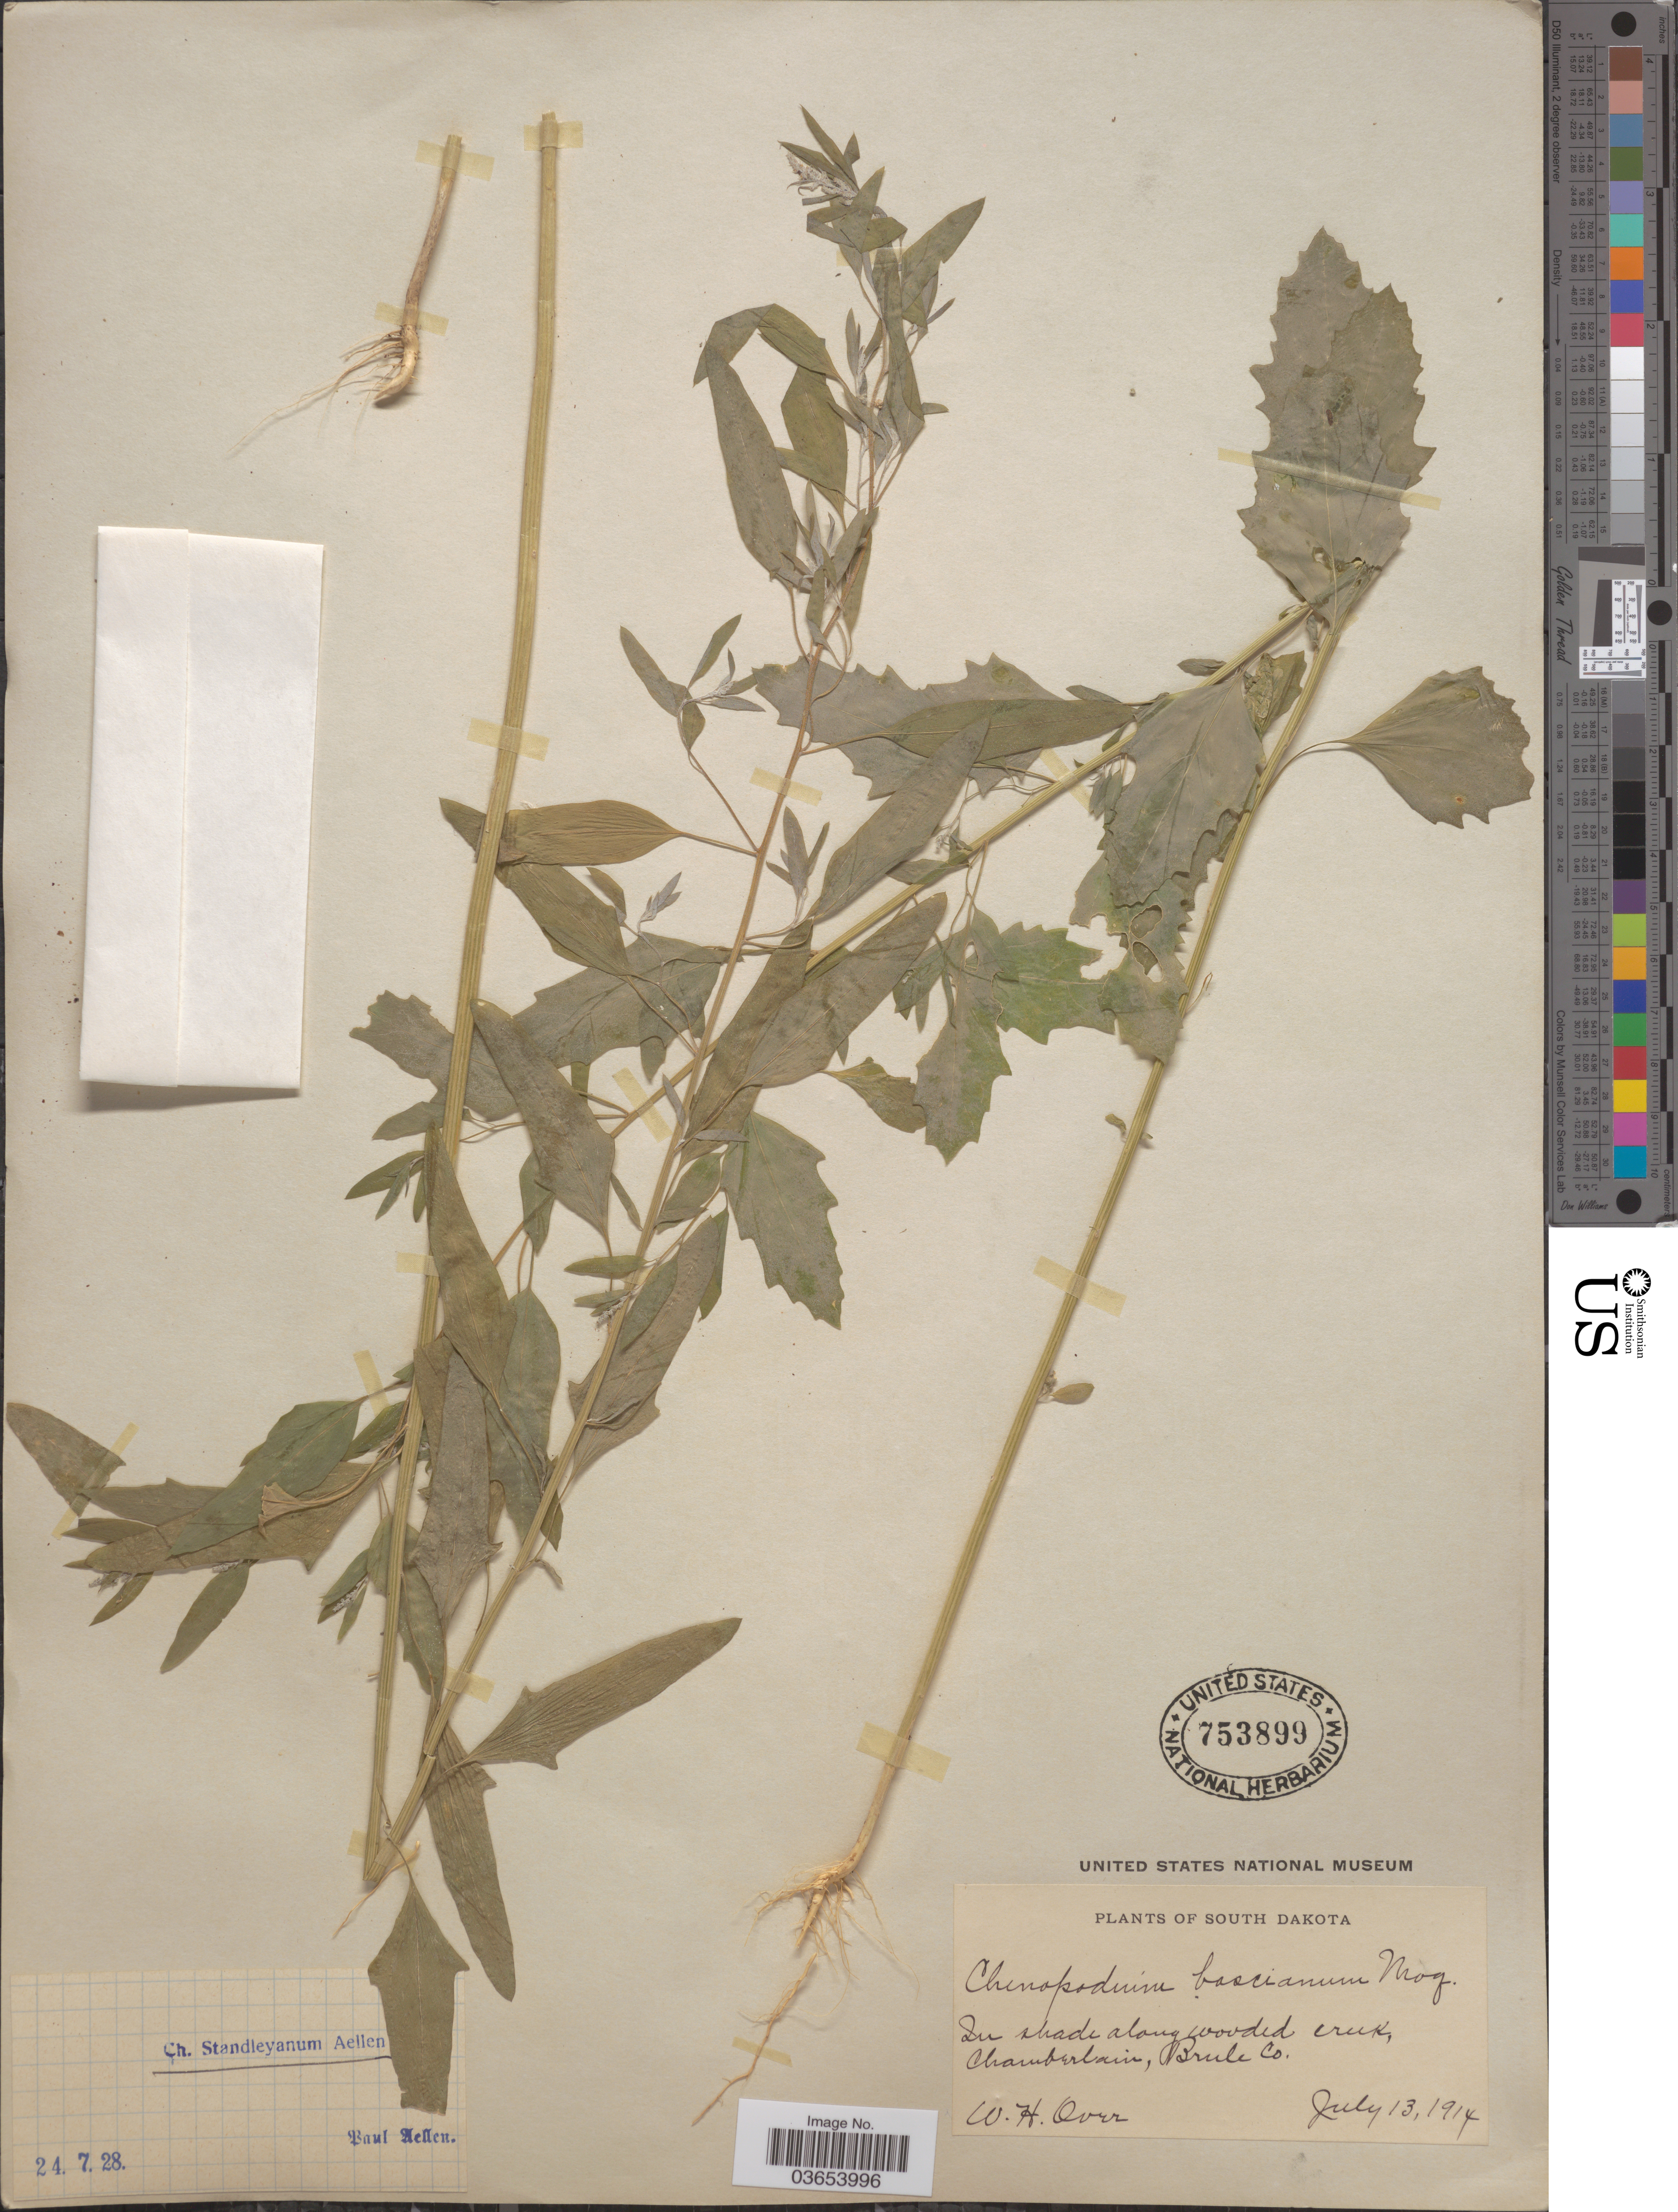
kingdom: Plantae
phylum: Tracheophyta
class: Magnoliopsida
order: Caryophyllales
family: Amaranthaceae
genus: Chenopodium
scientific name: Chenopodium standleyanum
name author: Aellen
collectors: W. Over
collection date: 1914-07-13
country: United States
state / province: South Dakota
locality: In shade along wooded creek, Chamberlain, Brule Co.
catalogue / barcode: US 753899